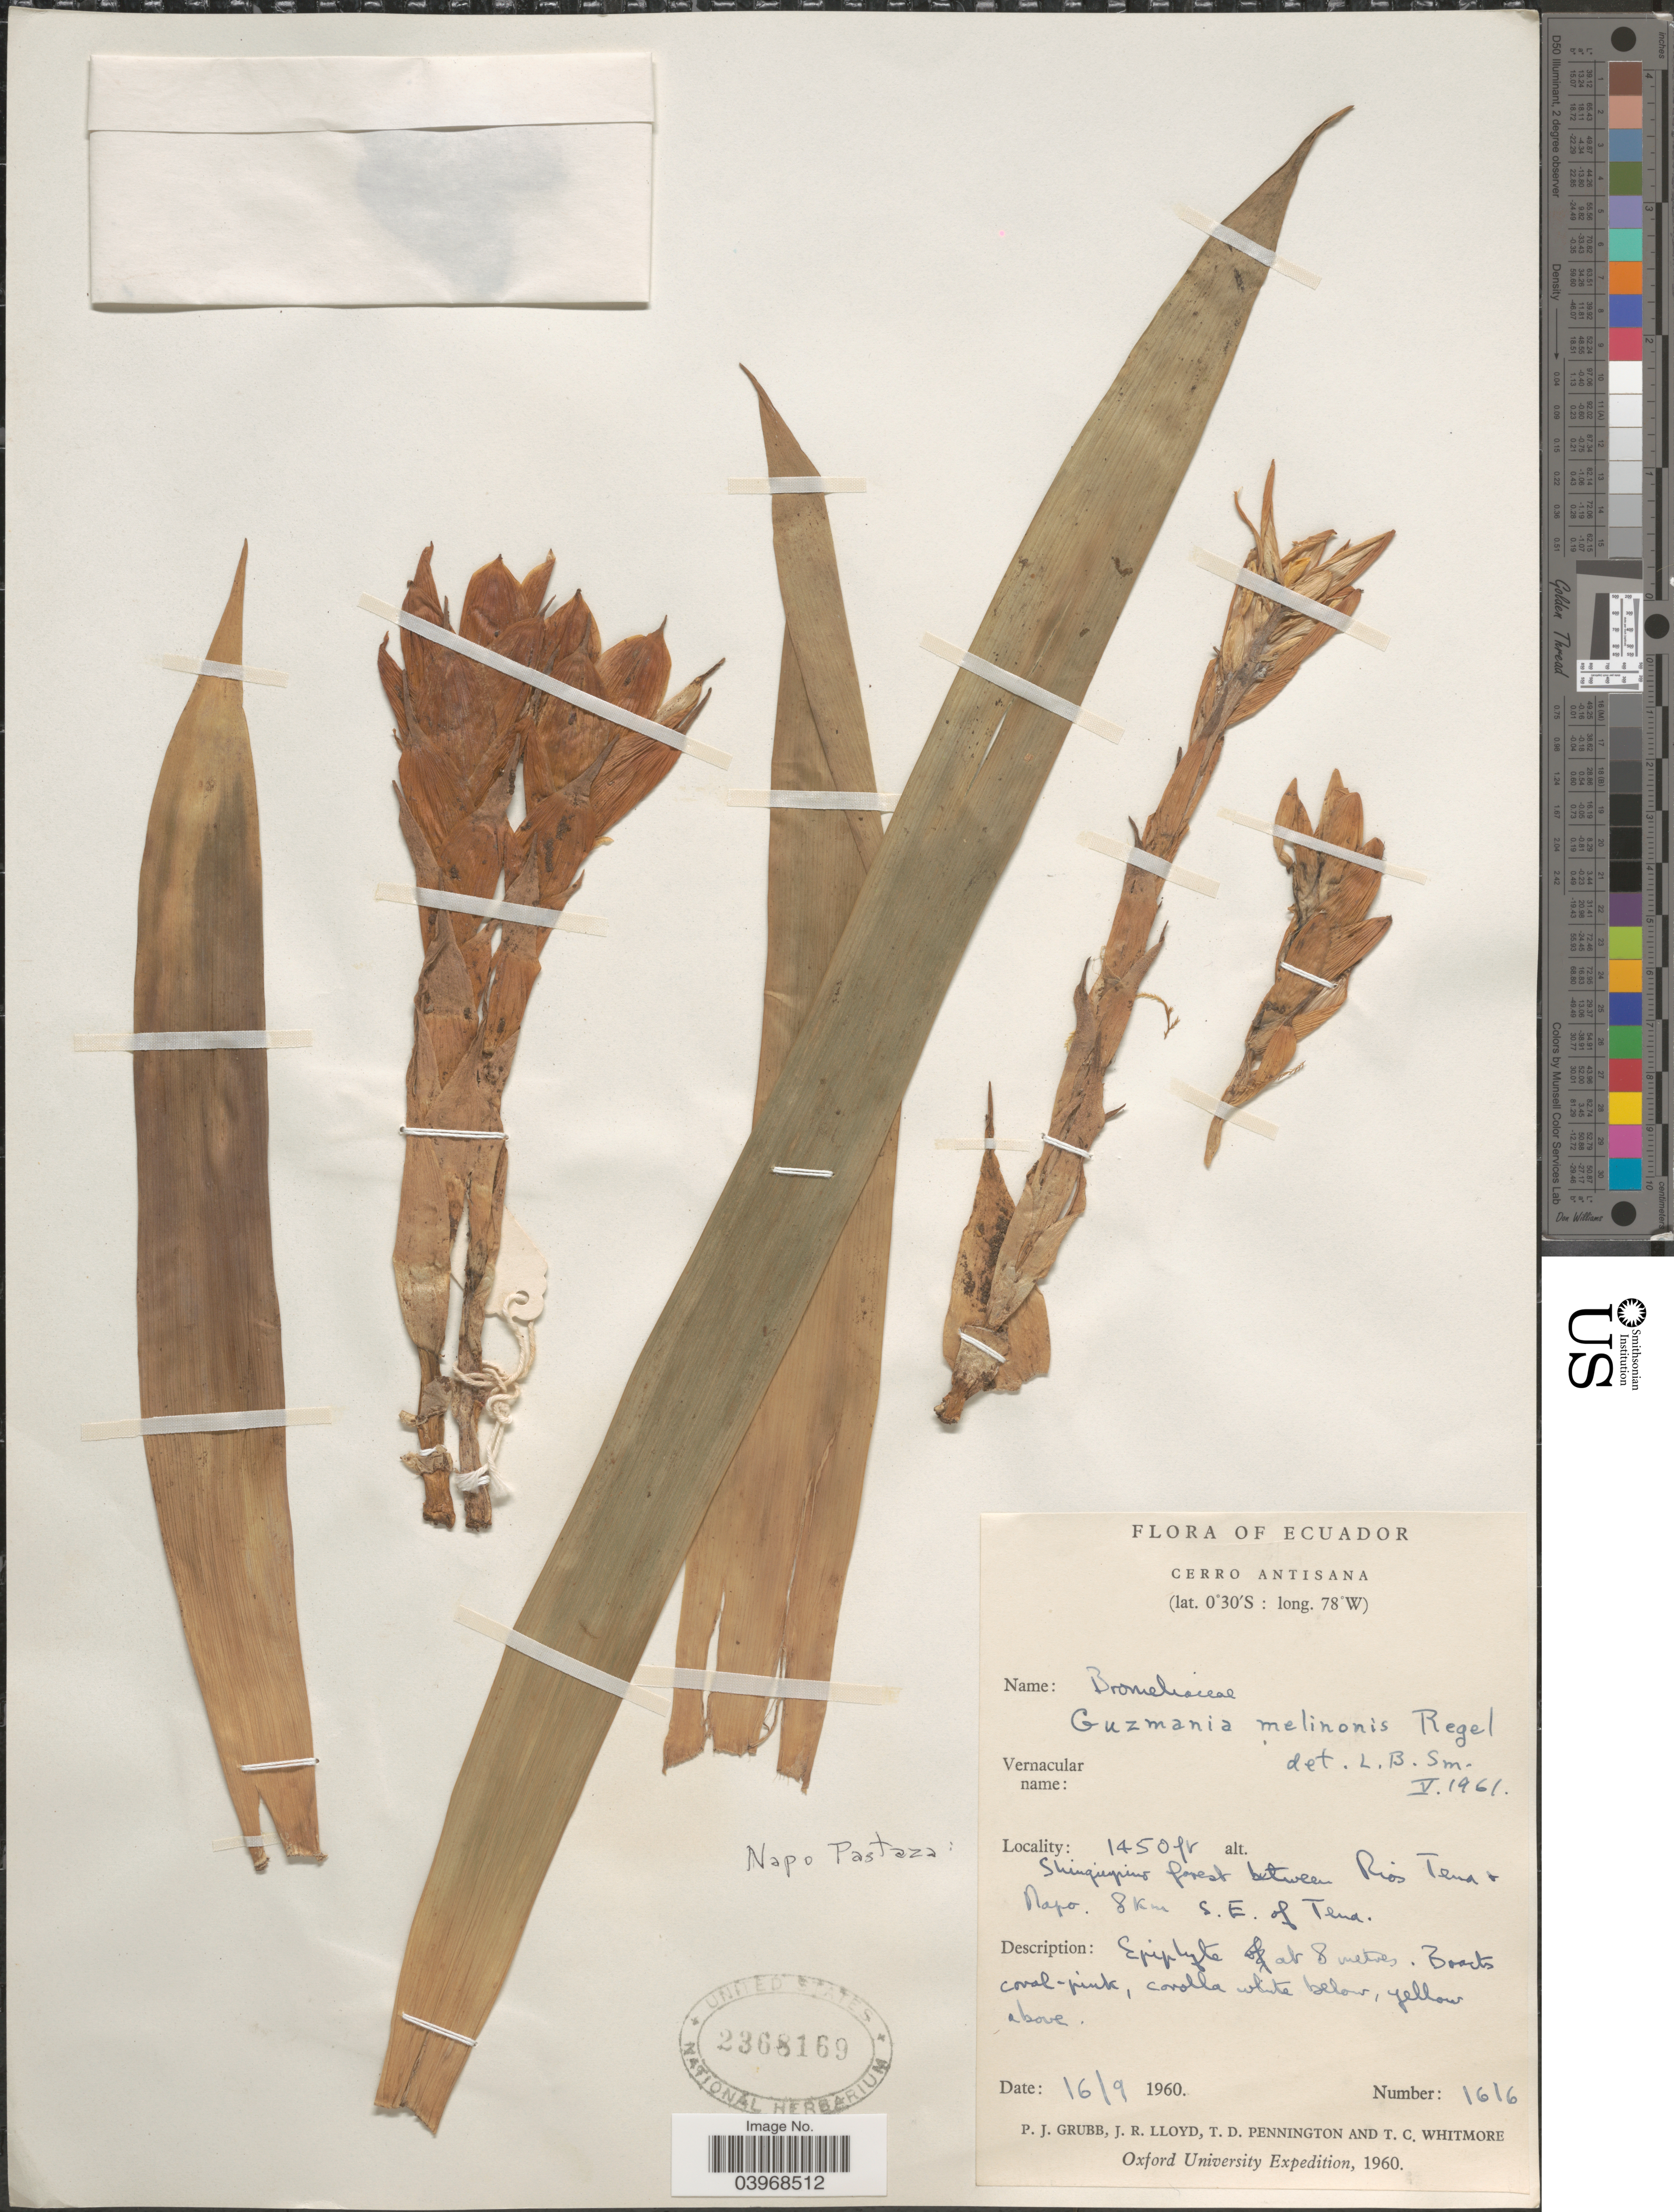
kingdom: Plantae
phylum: Tracheophyta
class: Liliopsida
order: Poales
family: Bromeliaceae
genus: Guzmania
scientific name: Guzmania melinonis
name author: Regel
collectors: P. J. Grubb, J. R. Lloyd, T. D. Pennington & T. C. Whitmore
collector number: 1616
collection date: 1960-09-16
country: Ecuador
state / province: Napo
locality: Cerro Antisana. Shinqugino [interpreted] forest between Rios Tena + Napo. 8 Km S.E. of Tena.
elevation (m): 442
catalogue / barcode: US 2368169